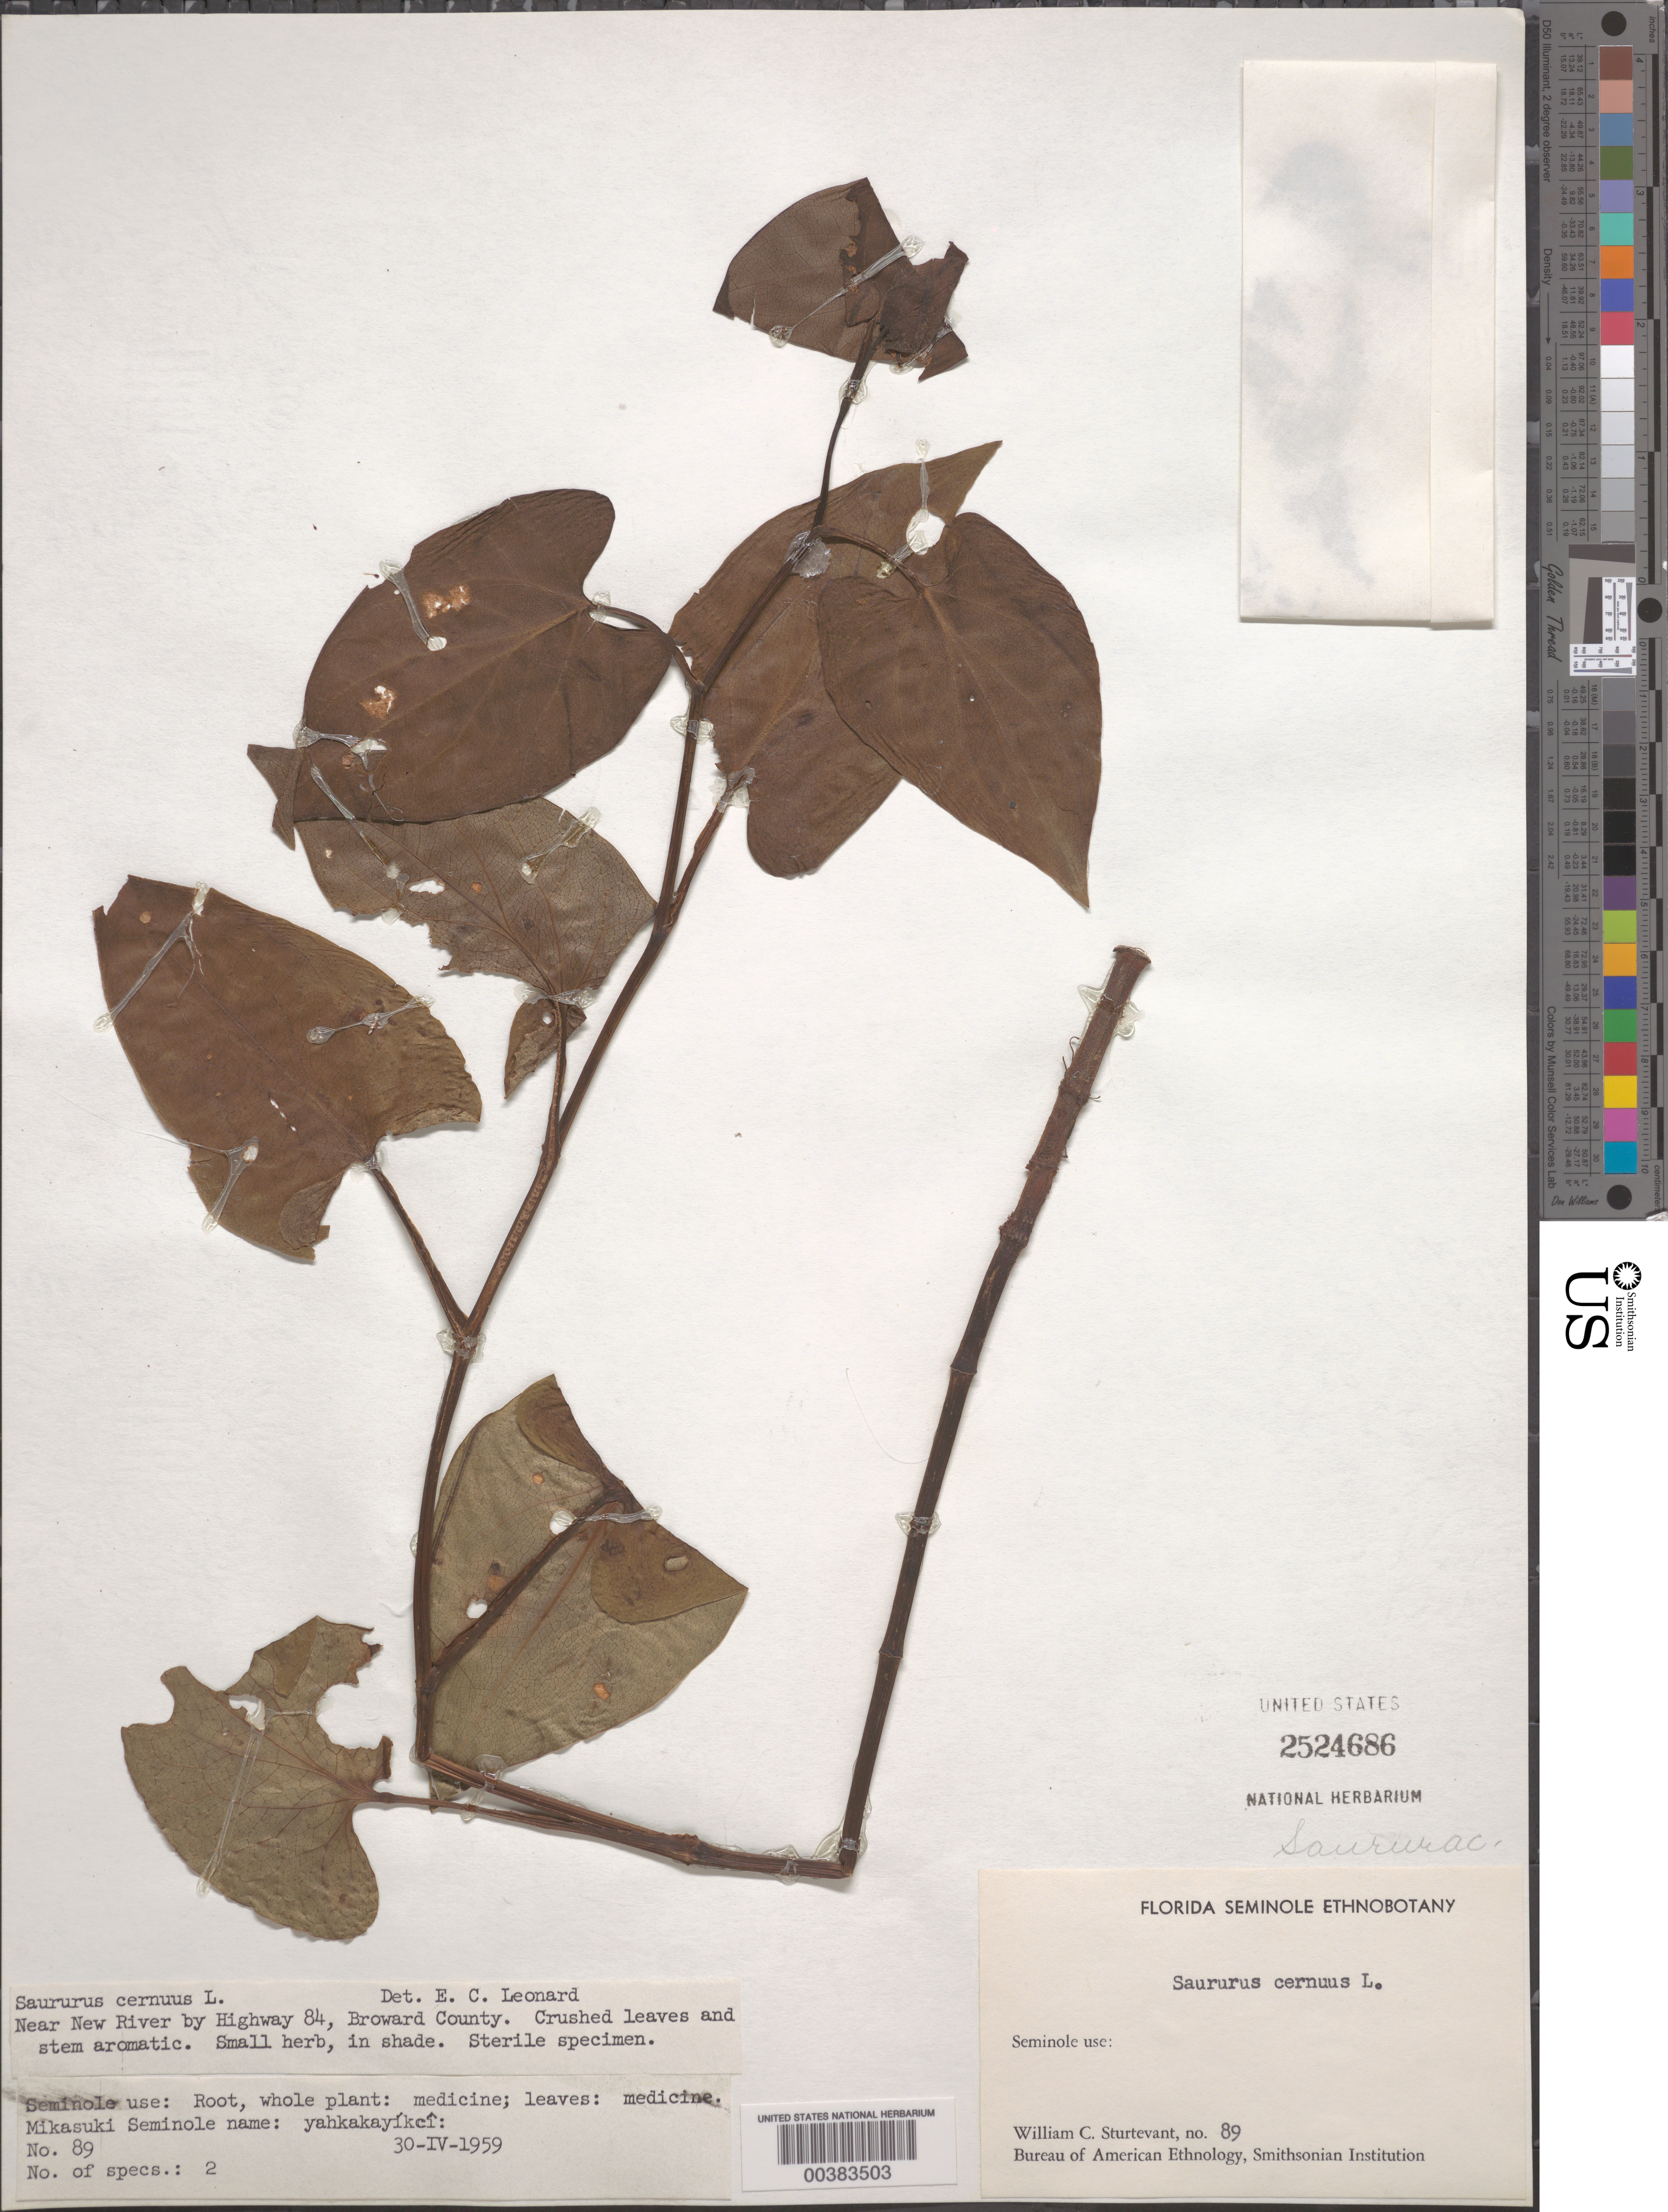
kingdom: Plantae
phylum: Tracheophyta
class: Magnoliopsida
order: Piperales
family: Saururaceae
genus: Saururus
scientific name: Saururus cernuus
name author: L.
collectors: W. Sturtevant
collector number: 89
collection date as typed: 30 Apr 1959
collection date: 1959-04-30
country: United States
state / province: Florida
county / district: Broward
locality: Near new river by hwy 84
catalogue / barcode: US 2524686